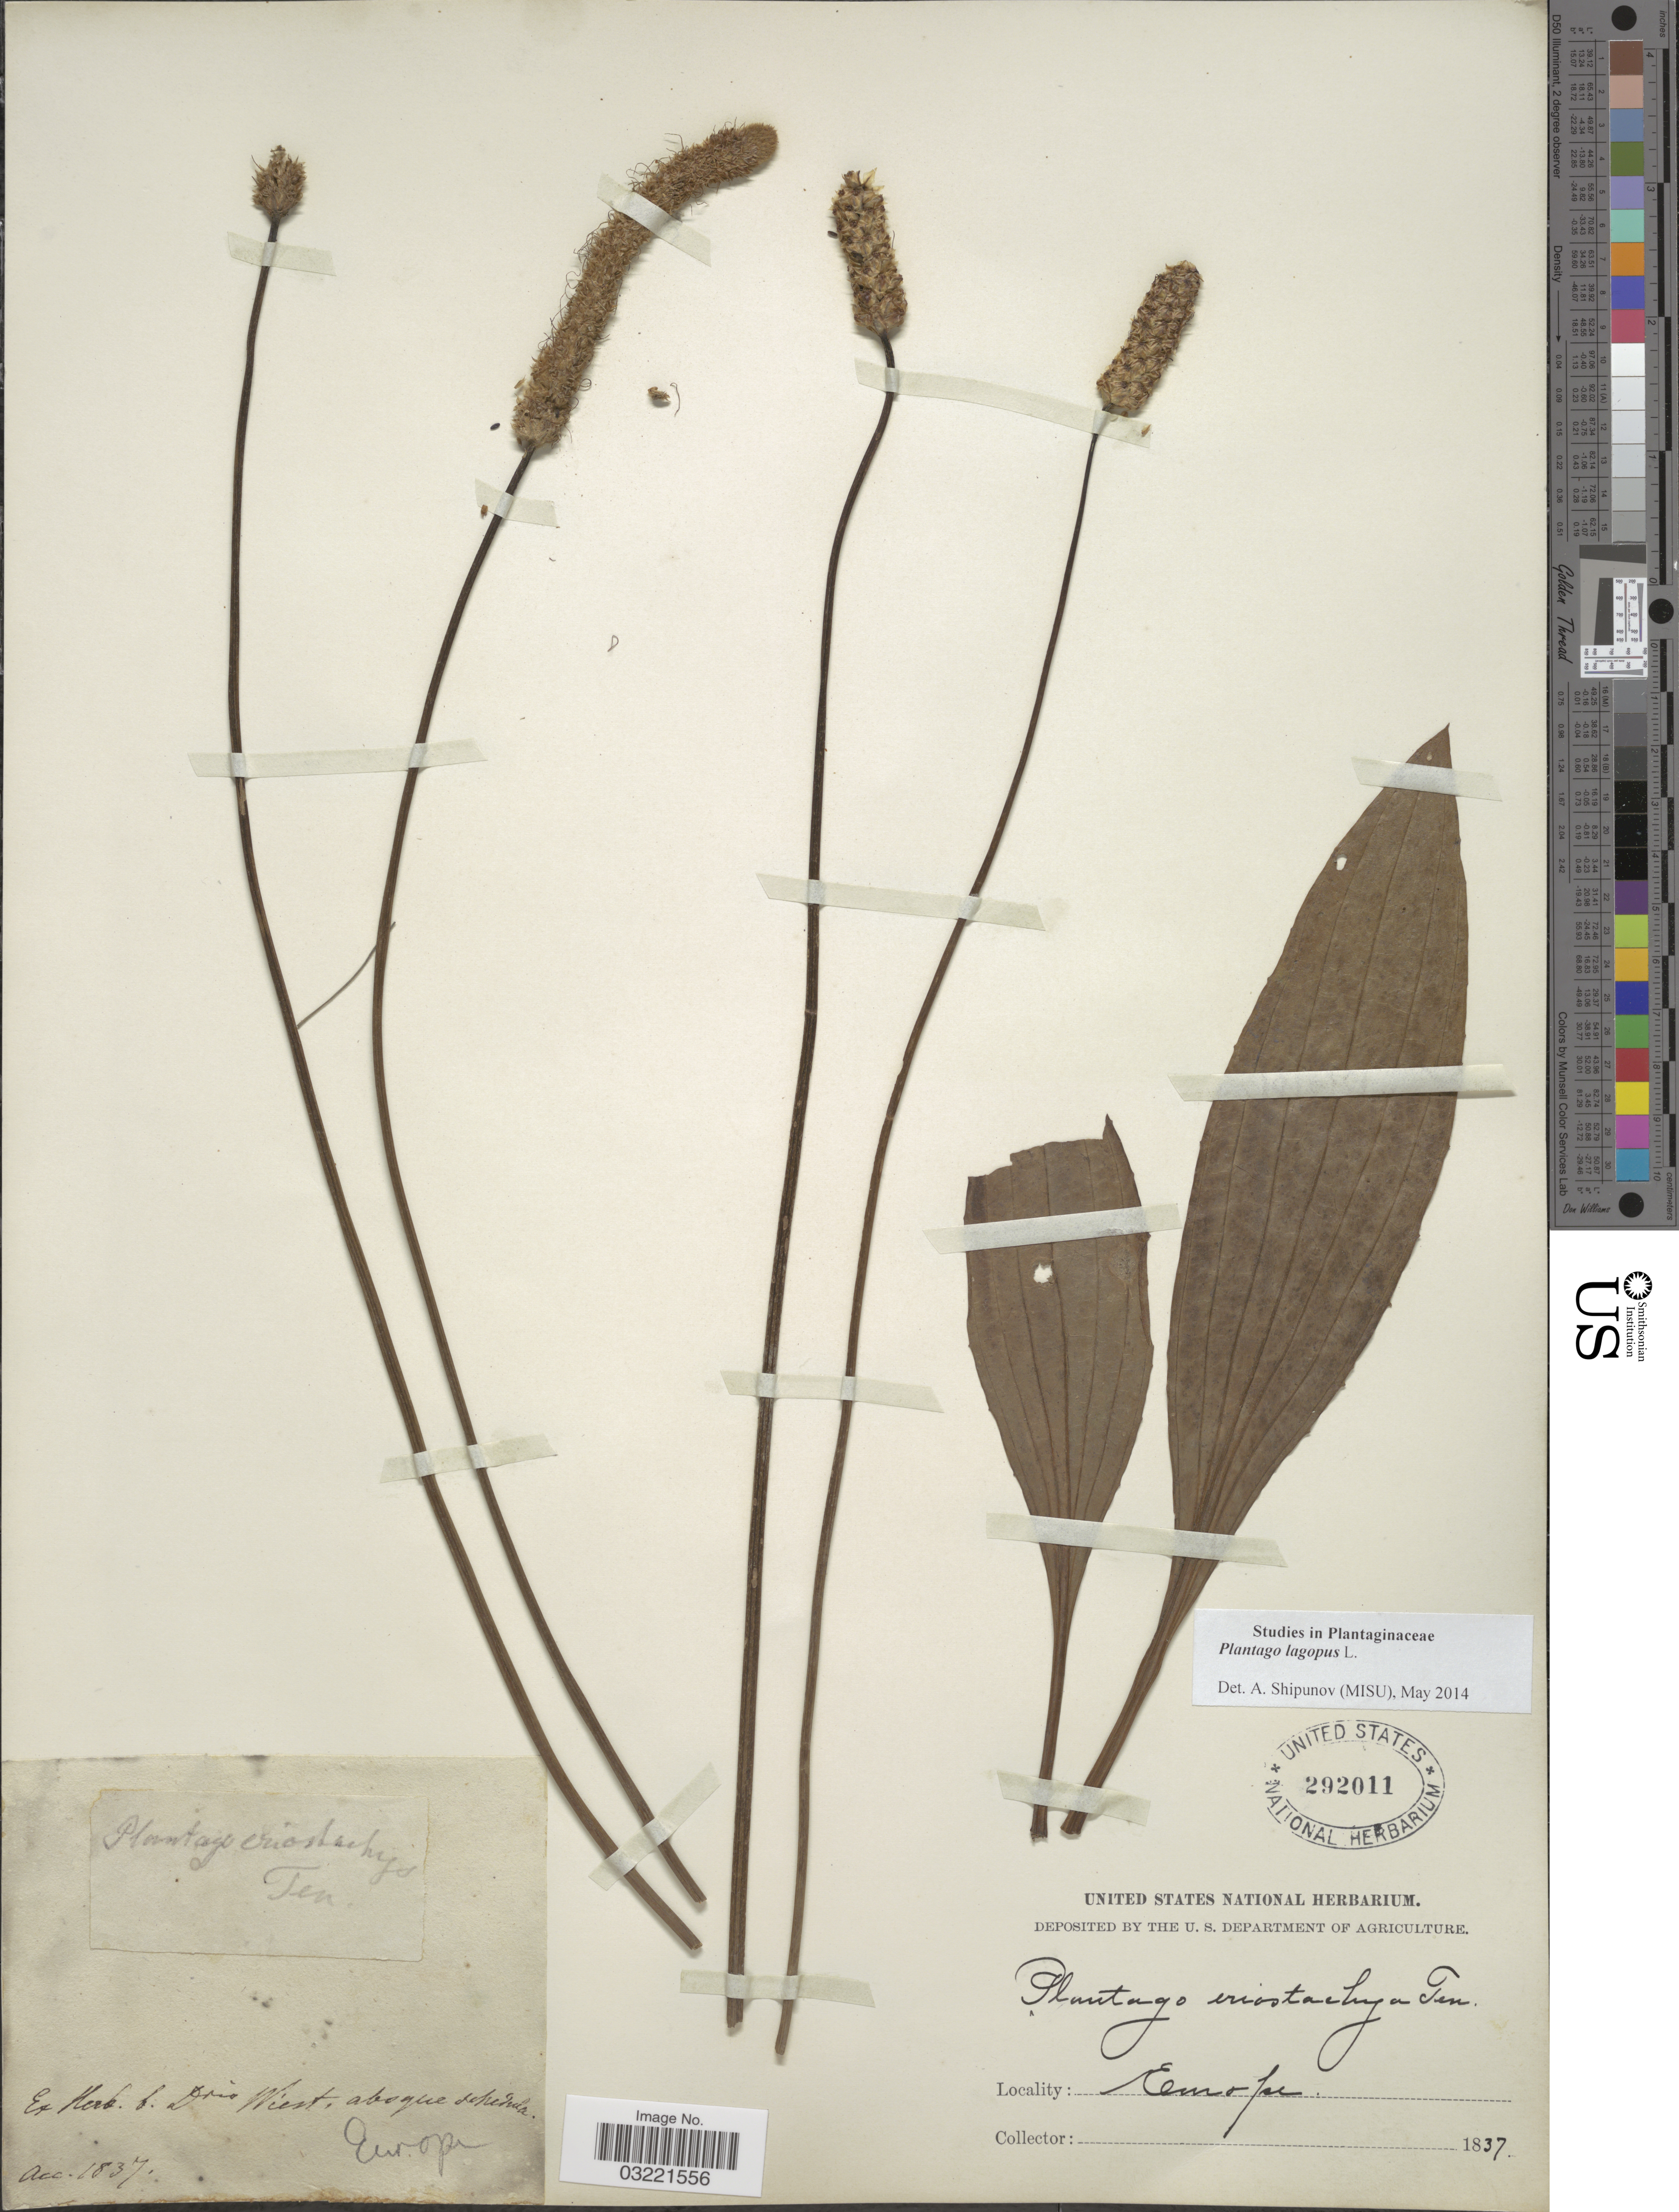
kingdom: Plantae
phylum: Tracheophyta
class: Magnoliopsida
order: Lamiales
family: Plantaginaceae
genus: Plantago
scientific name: Plantago lagopus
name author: L.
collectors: Ex herb. Wiest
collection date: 1837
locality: Europe.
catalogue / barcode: US 292011